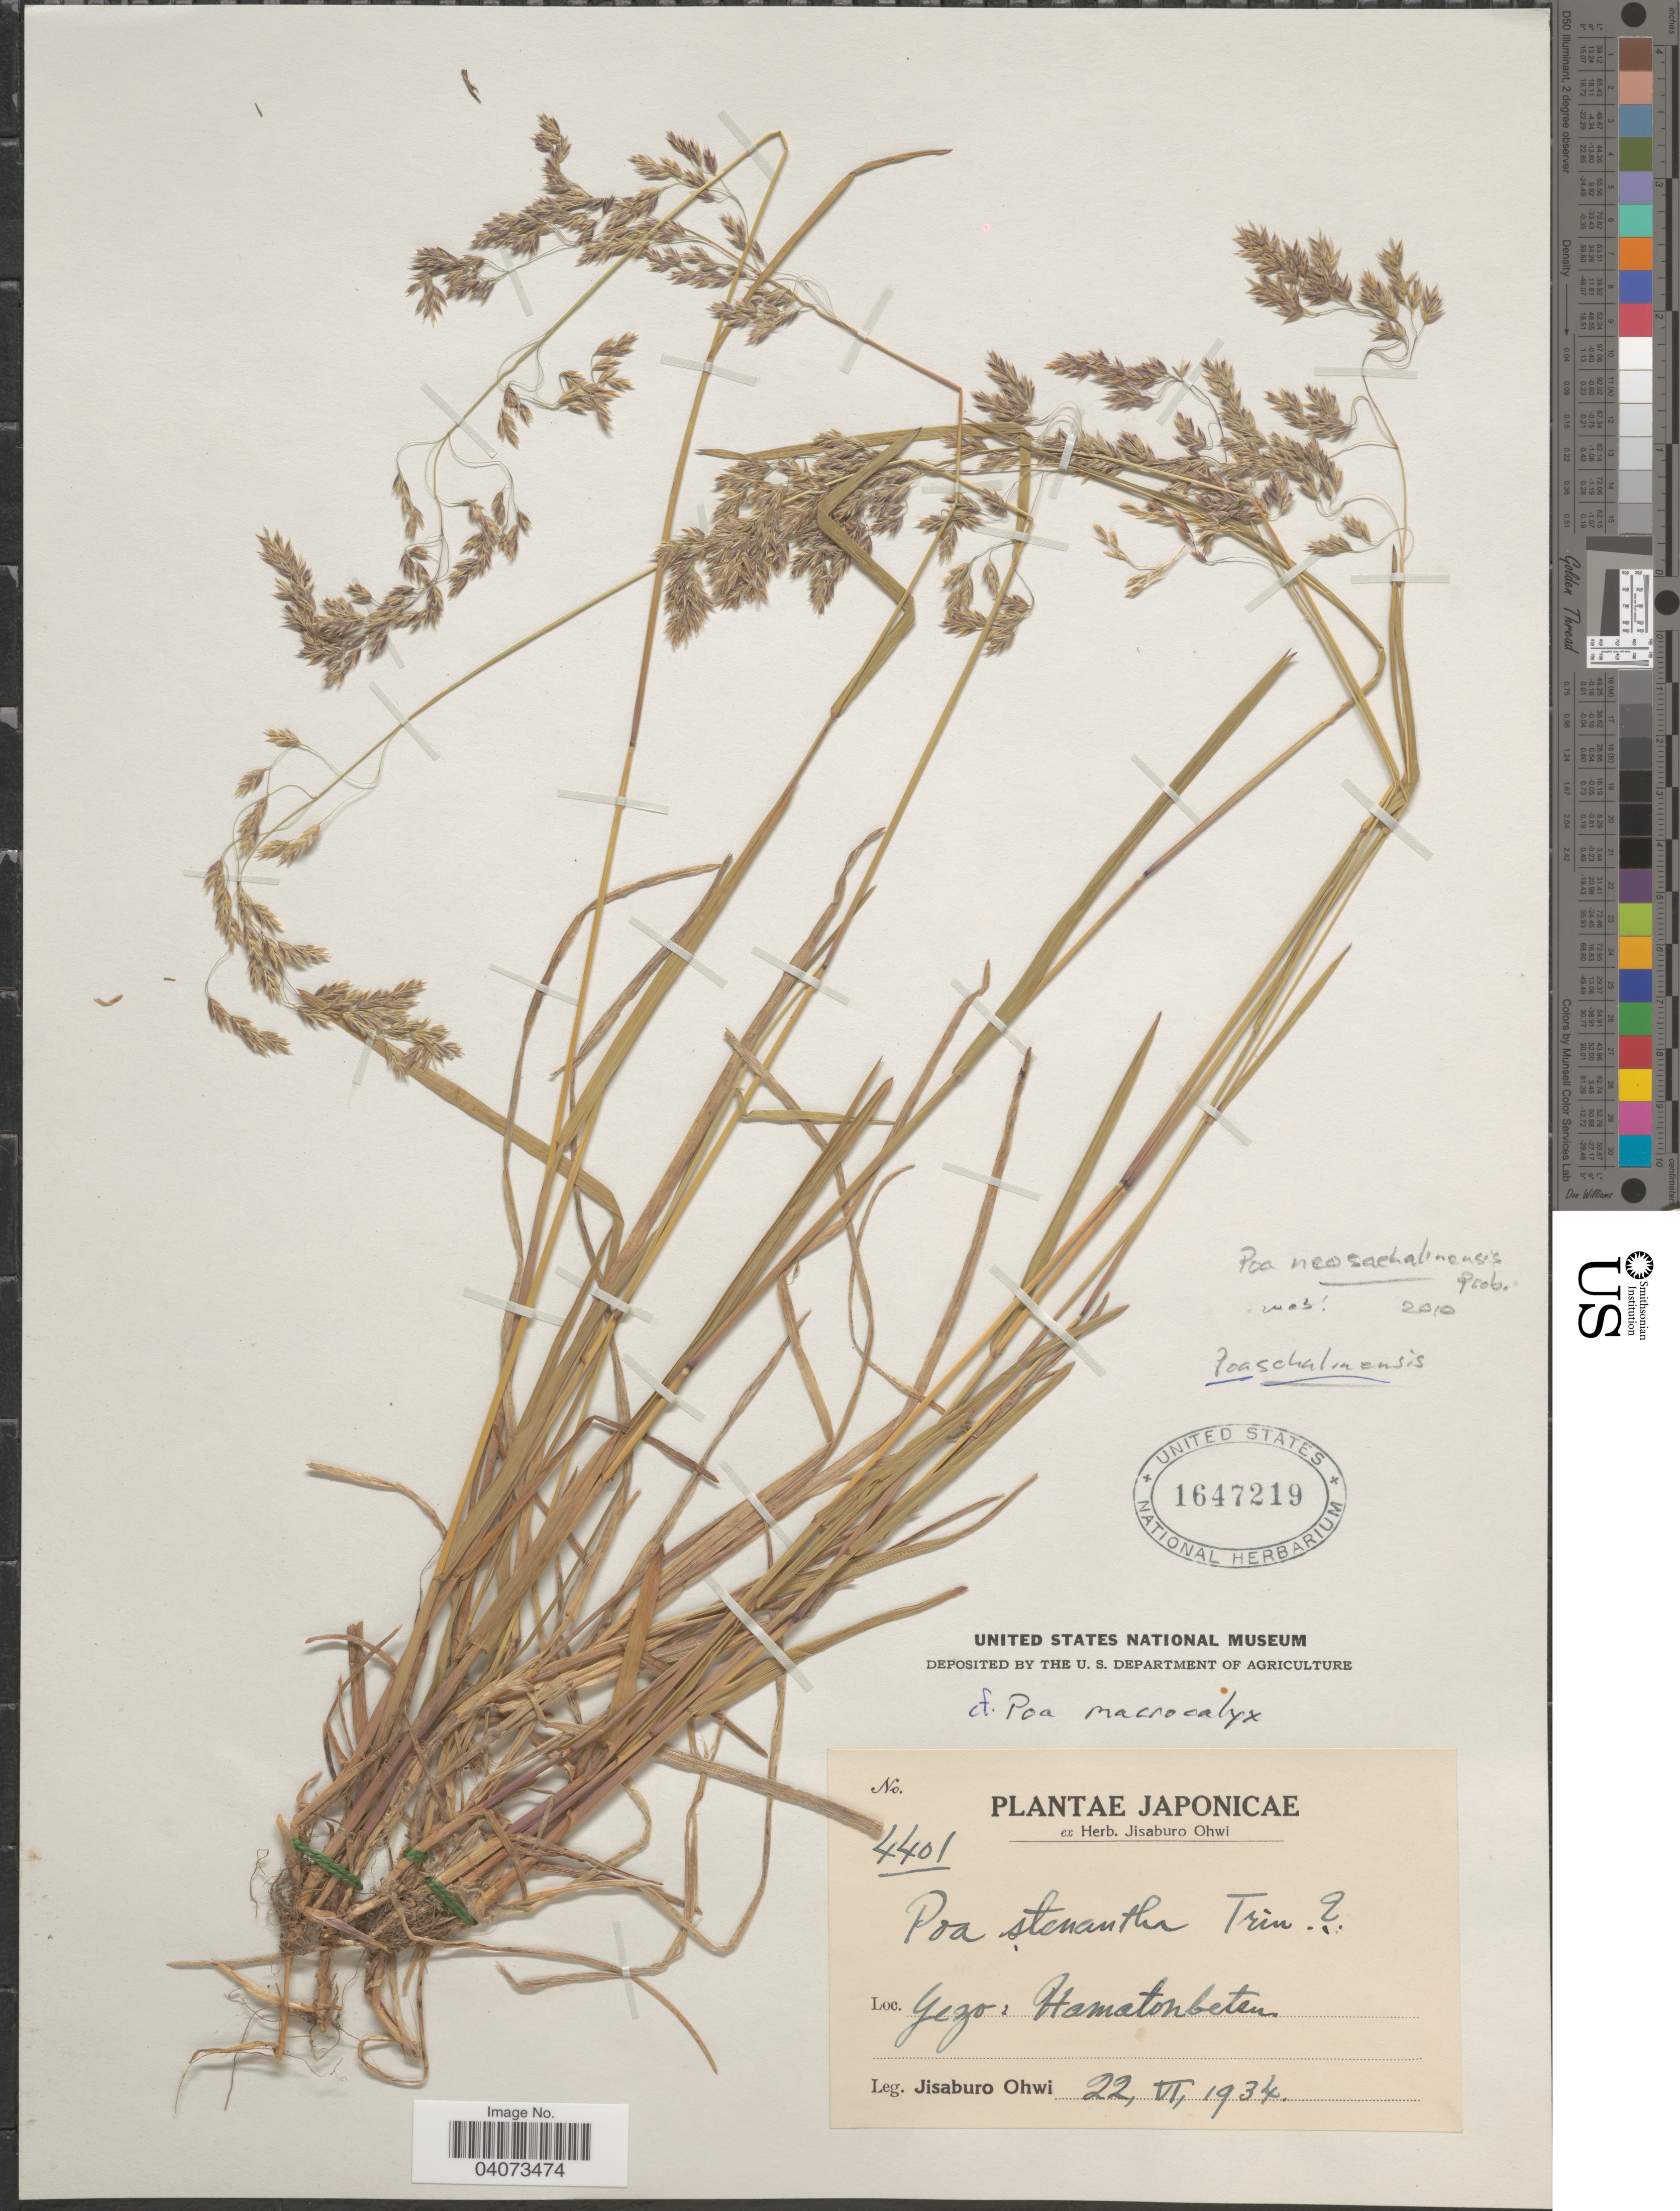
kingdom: Plantae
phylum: Tracheophyta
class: Liliopsida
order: Poales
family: Poaceae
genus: Poa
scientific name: Poa neosachalinensis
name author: Prob.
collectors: J. Ohwi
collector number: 4401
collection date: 1934-06-22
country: Japan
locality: Yezo, Hamatonbetsu.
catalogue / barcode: US 1647219